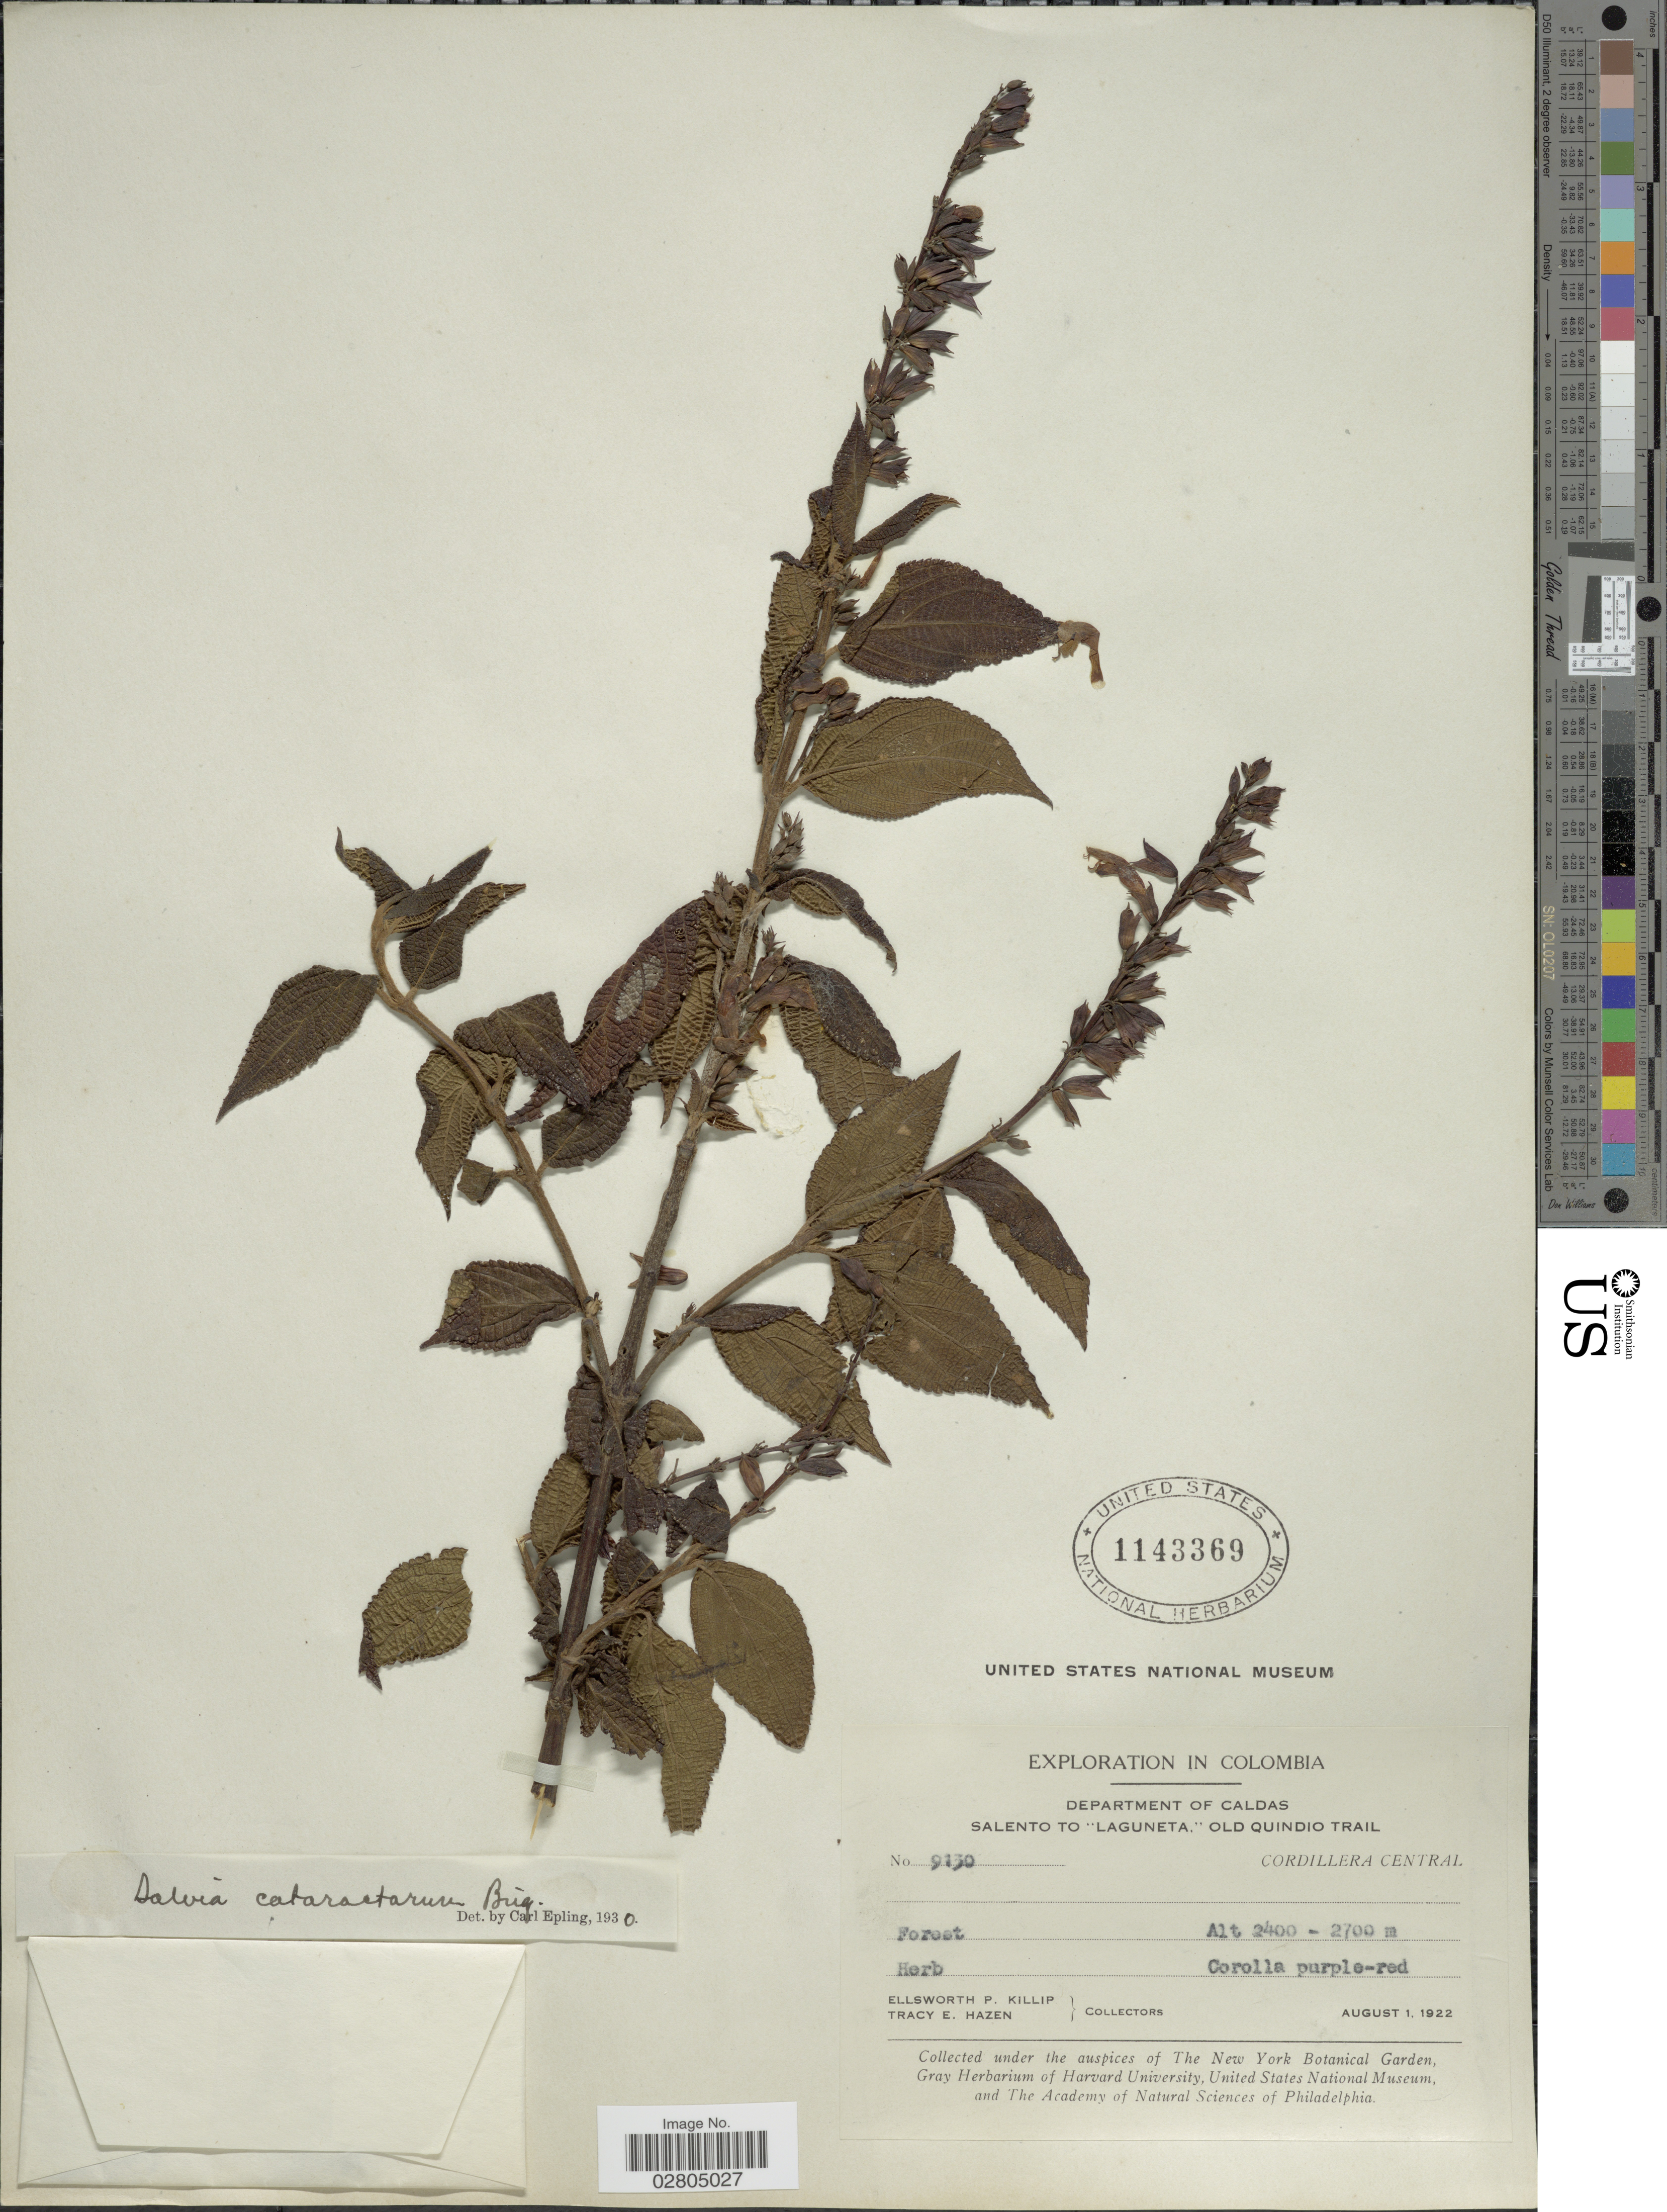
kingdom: Plantae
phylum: Tracheophyta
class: Magnoliopsida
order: Lamiales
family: Lamiaceae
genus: Salvia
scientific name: Salvia rufula subsp. latens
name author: (Benth.) J.R.I. Wood & Harley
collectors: E. P. Killip & T. E. Hazen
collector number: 9130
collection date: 1922-08-01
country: Colombia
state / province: Caldas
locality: Department of Caldas, Salento to "Laguneta" old Quindio Trail, Cordillera Central.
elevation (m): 2400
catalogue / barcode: US 1143369